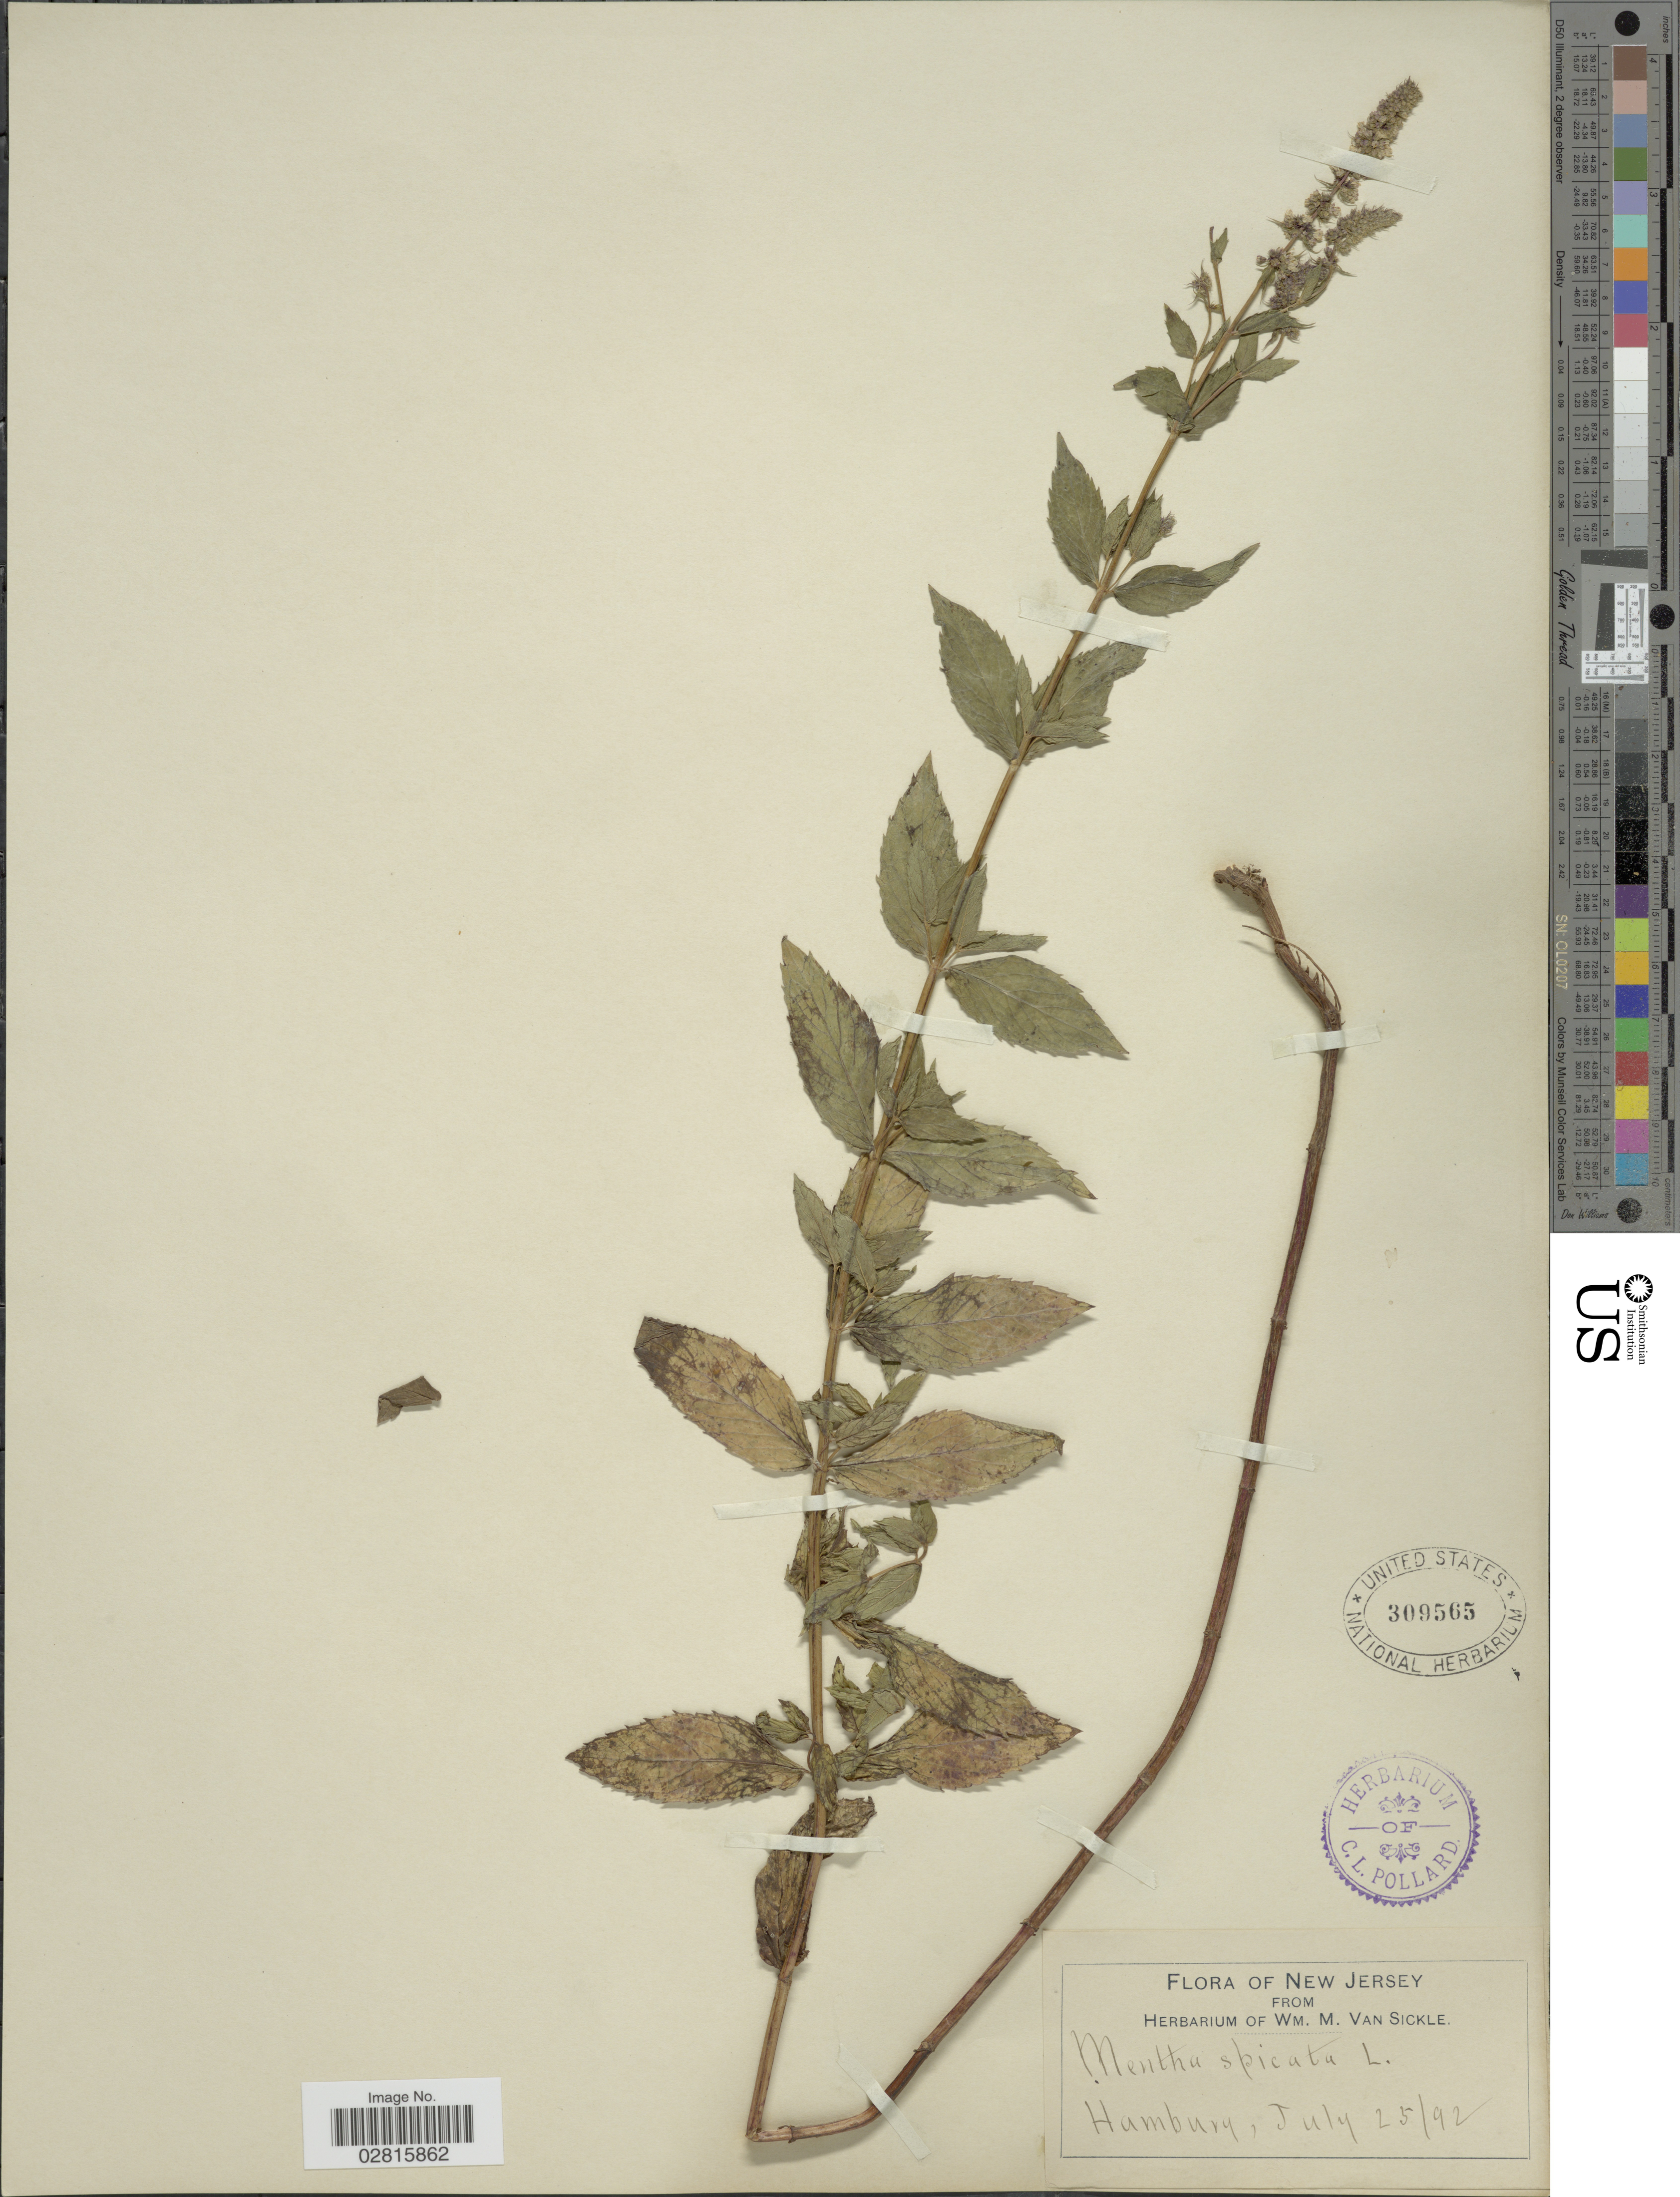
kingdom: Plantae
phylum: Tracheophyta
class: Magnoliopsida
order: Lamiales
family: Lamiaceae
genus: Mentha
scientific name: Mentha spicata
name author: L.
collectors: ex herb. Wm. M. Van Sickle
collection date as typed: Transcribed d/m/y: 25/7/92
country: United States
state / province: New Jersey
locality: Hamburg.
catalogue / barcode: US 309565